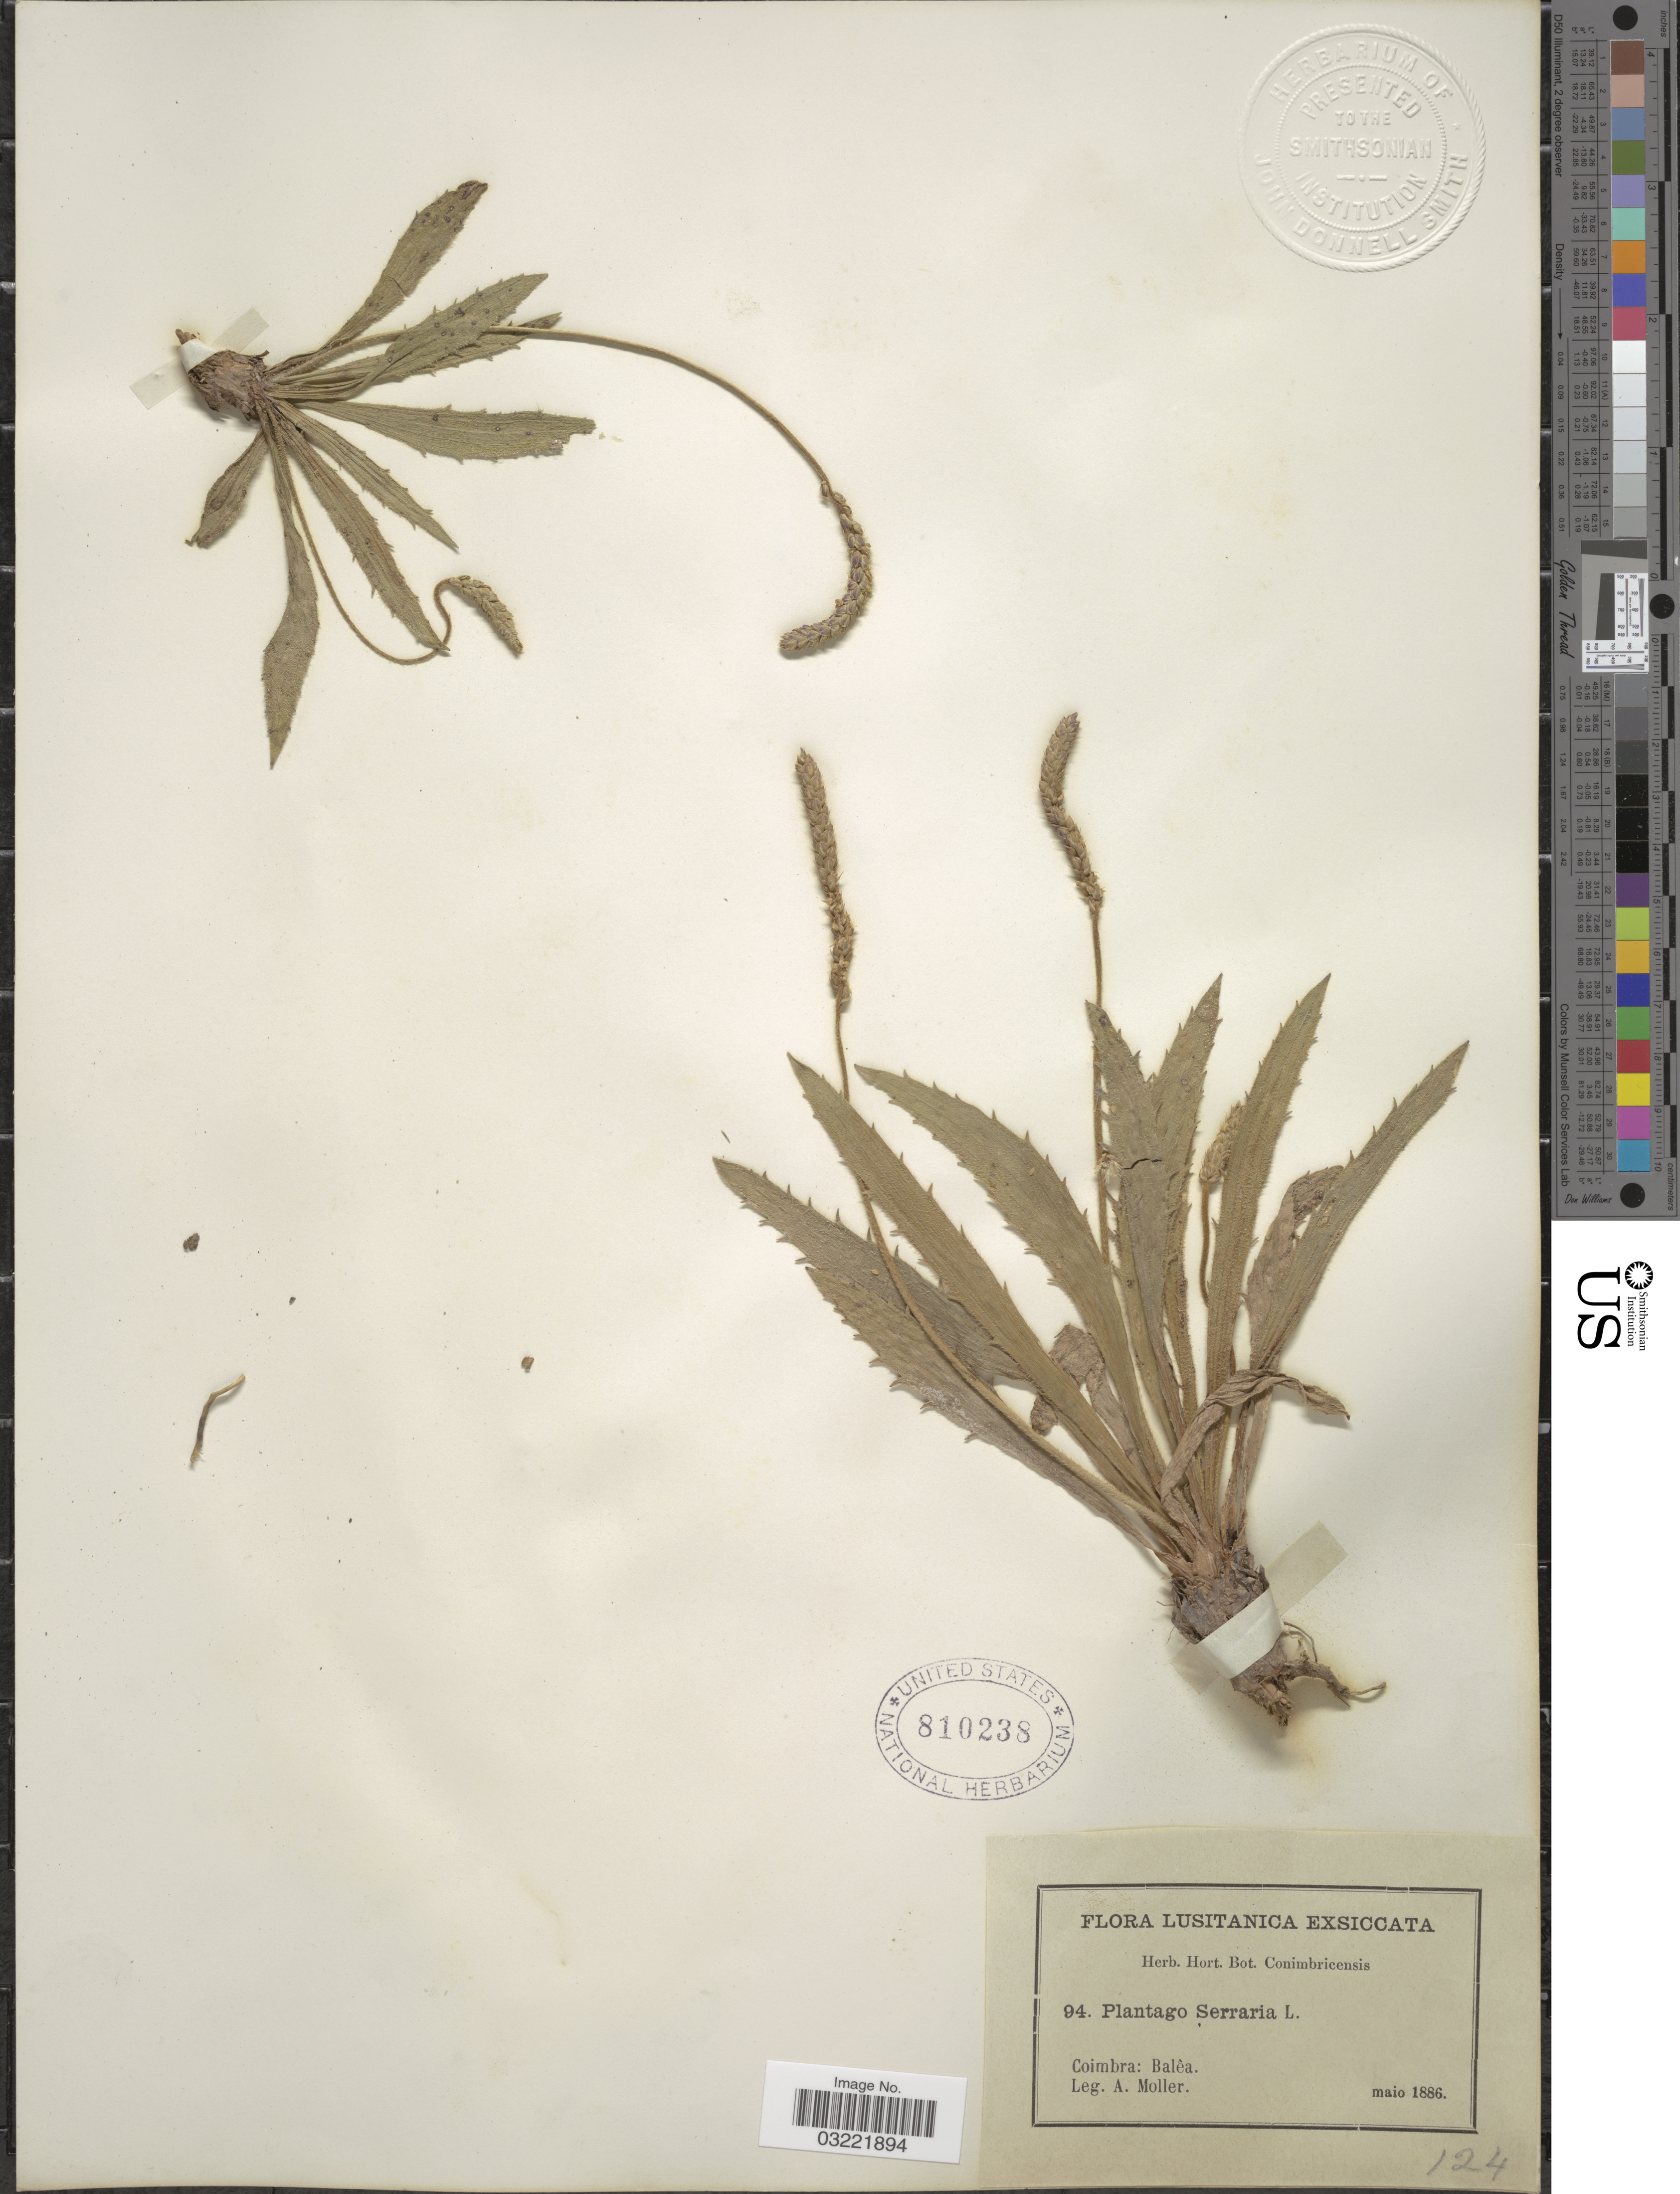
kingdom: Plantae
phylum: Tracheophyta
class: Magnoliopsida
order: Lamiales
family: Plantaginaceae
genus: Plantago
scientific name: Plantago serraria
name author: L.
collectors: A. Moller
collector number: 94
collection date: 1886-05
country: Portugal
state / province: Coimbra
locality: Lusitanica. Balêa.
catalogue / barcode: US 810238